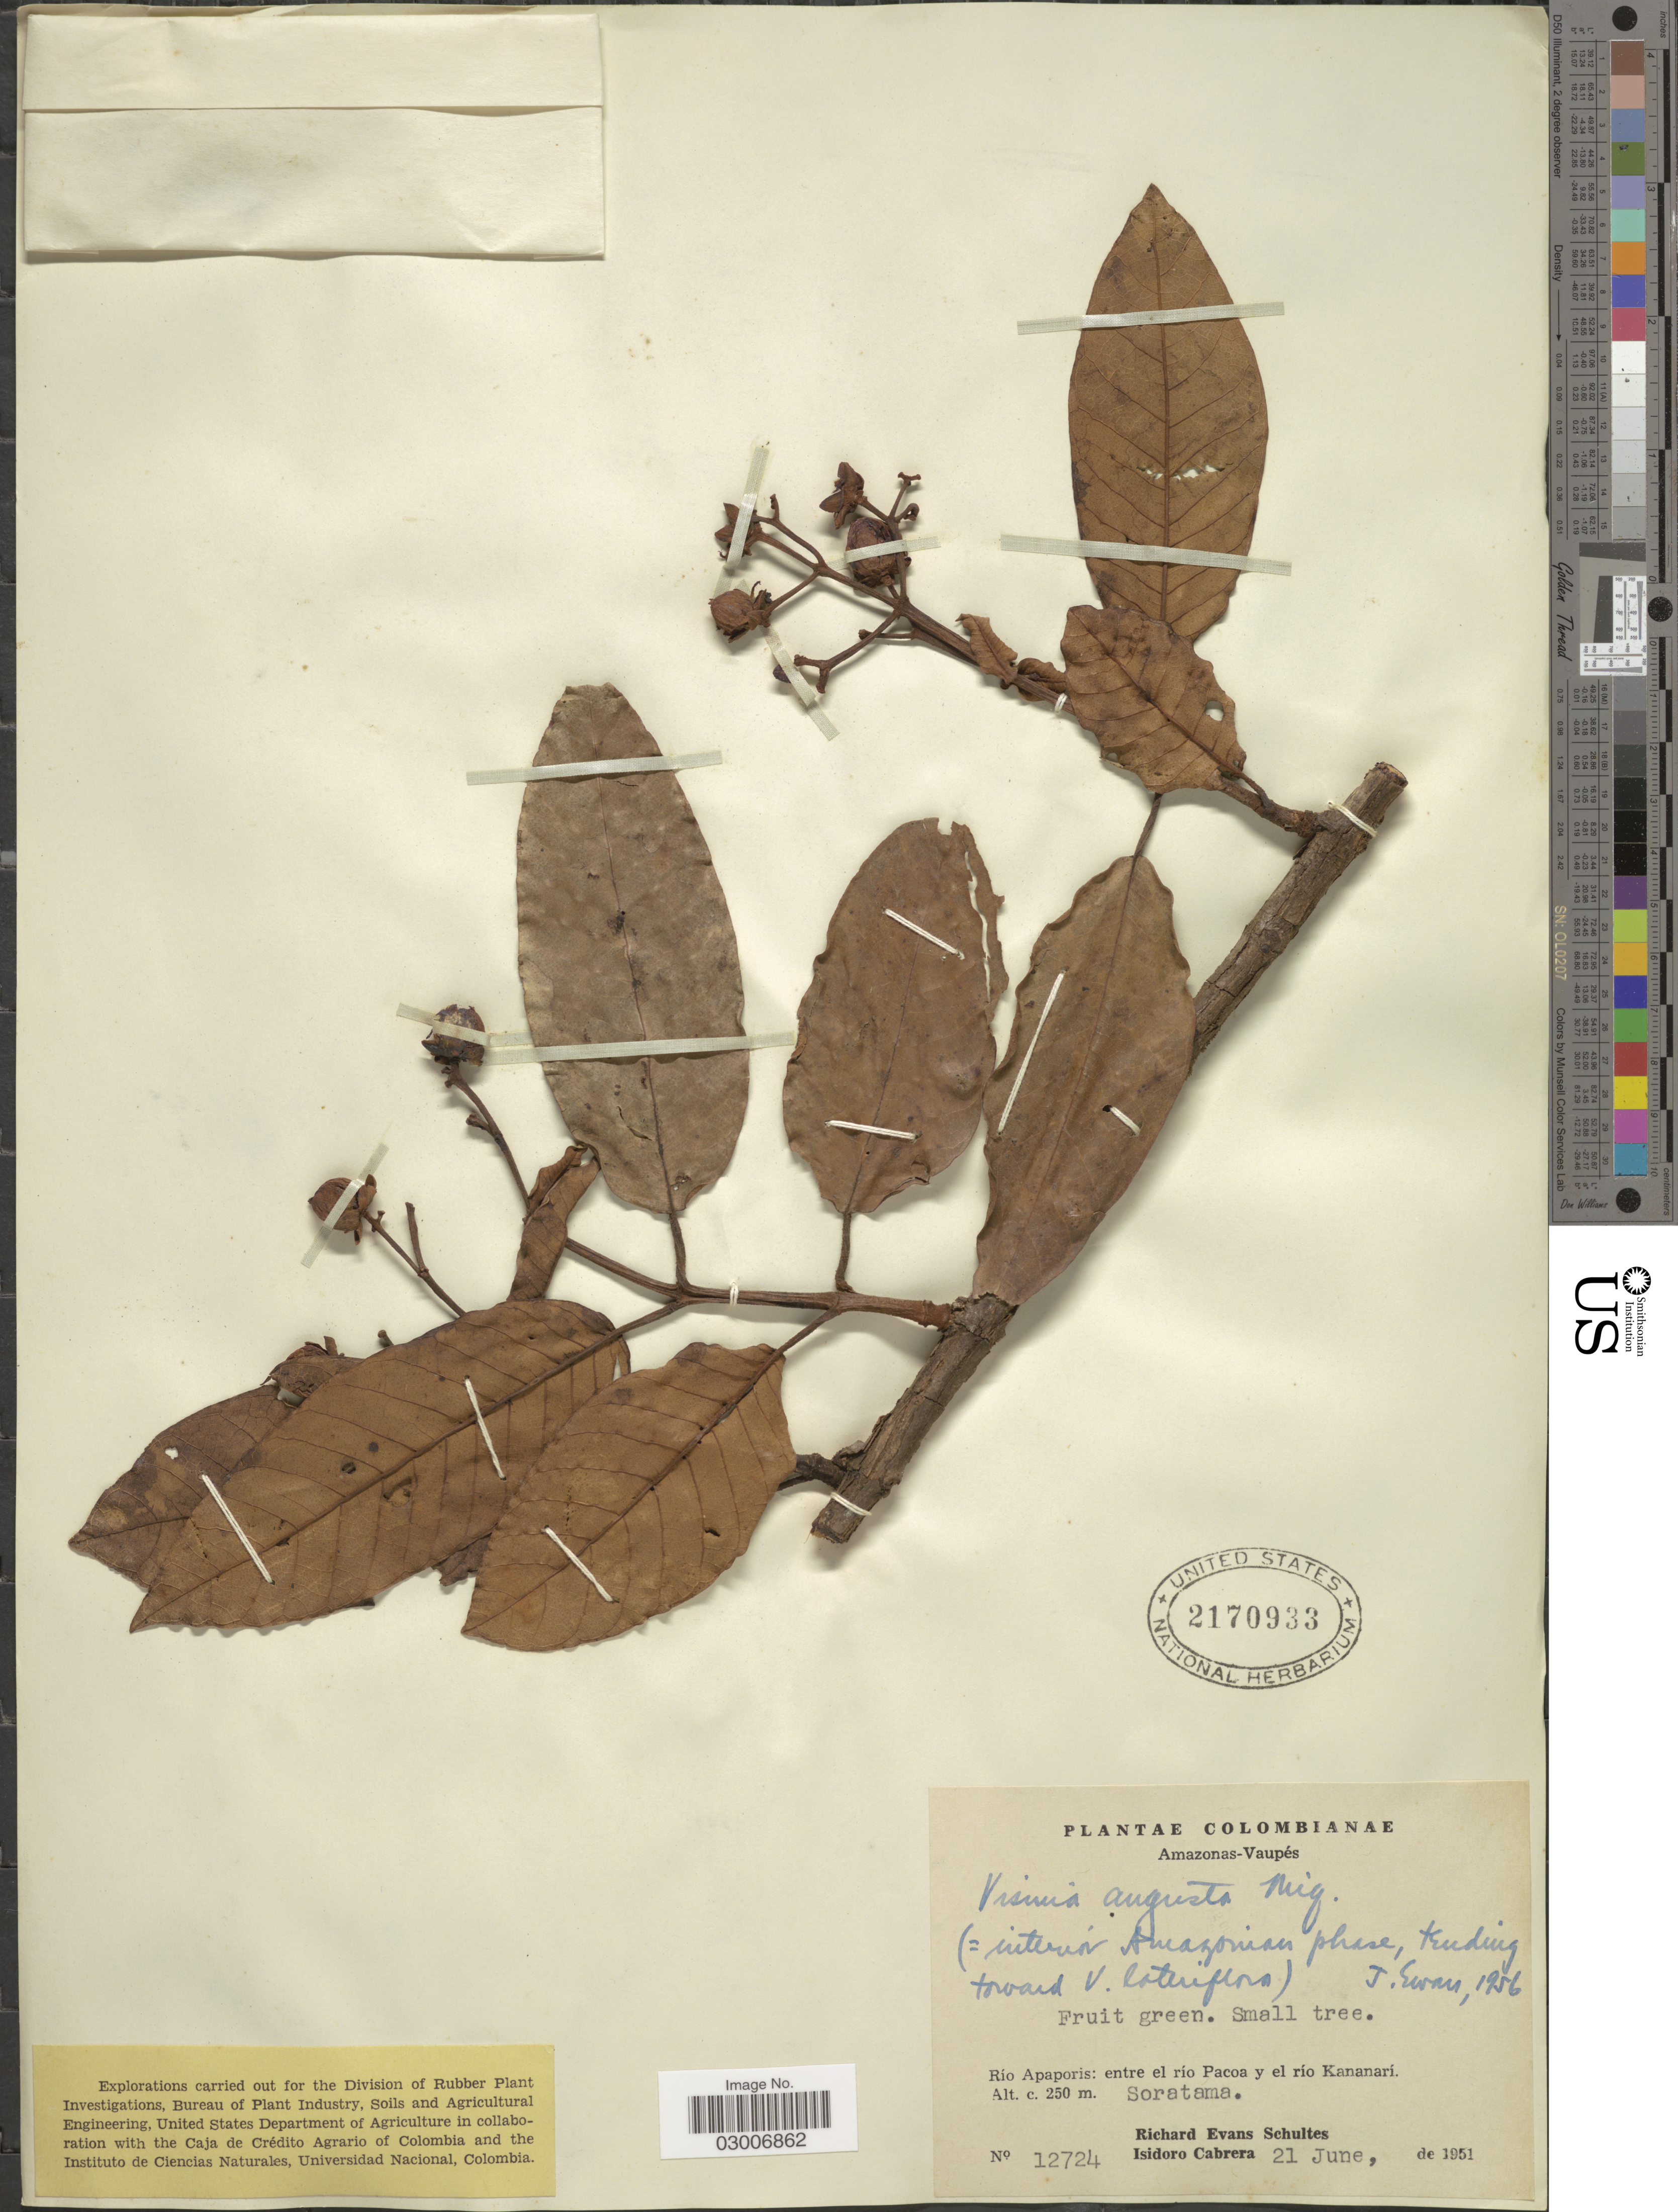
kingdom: Plantae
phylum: Tracheophyta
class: Magnoliopsida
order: Malpighiales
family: Hypericaceae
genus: Vismia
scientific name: Vismia macrophylla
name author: Kunth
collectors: R. E. Schultes & I. Cabrera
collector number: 12724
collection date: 1951-06-21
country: Colombia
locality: Amazonas-Vaupés. Río Apaporis: entre el río Pacoa y el río Kananarí. Soratama.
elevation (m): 250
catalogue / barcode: US 2170933